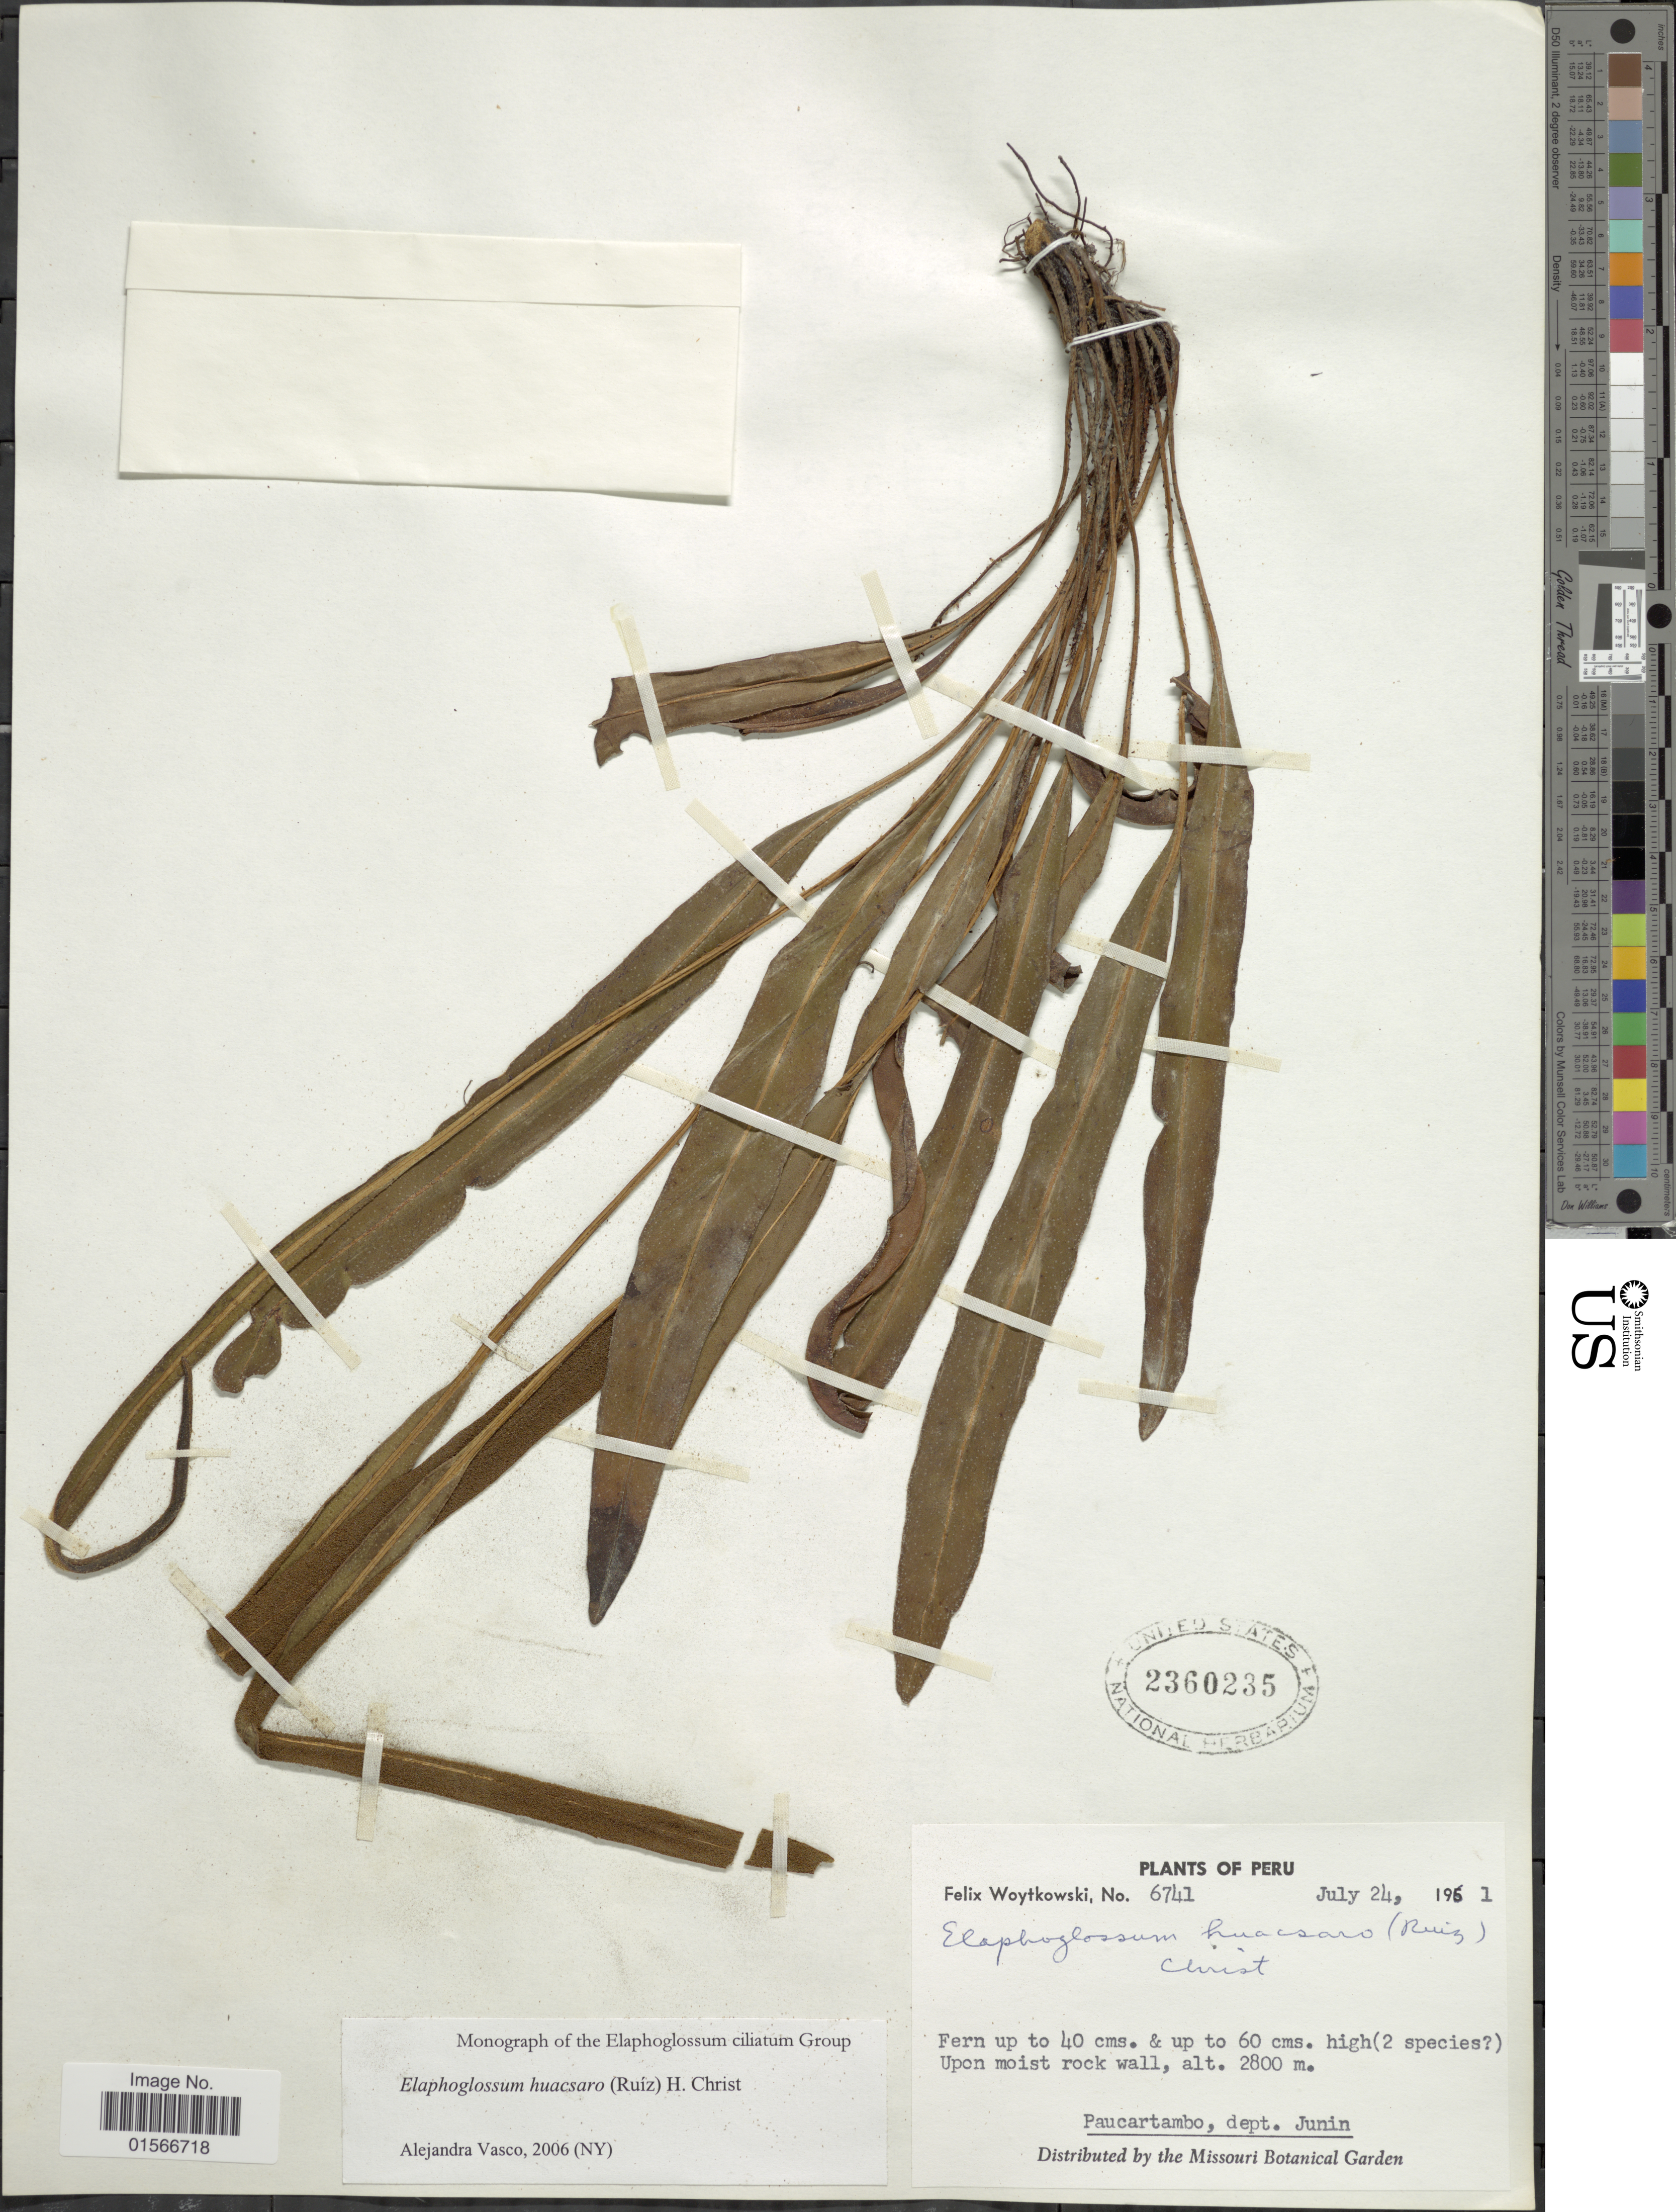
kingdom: Plantae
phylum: Tracheophyta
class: Polypodiopsida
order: Polypodiales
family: Dryopteridaceae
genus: Elaphoglossum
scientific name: Elaphoglossum huacsaro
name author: (Ruiz) Christ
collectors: F. Woytkowski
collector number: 6741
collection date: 1961-07-24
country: Peru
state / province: Junín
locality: Paucartambo, dept. Junin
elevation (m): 2800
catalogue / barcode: US 2360235